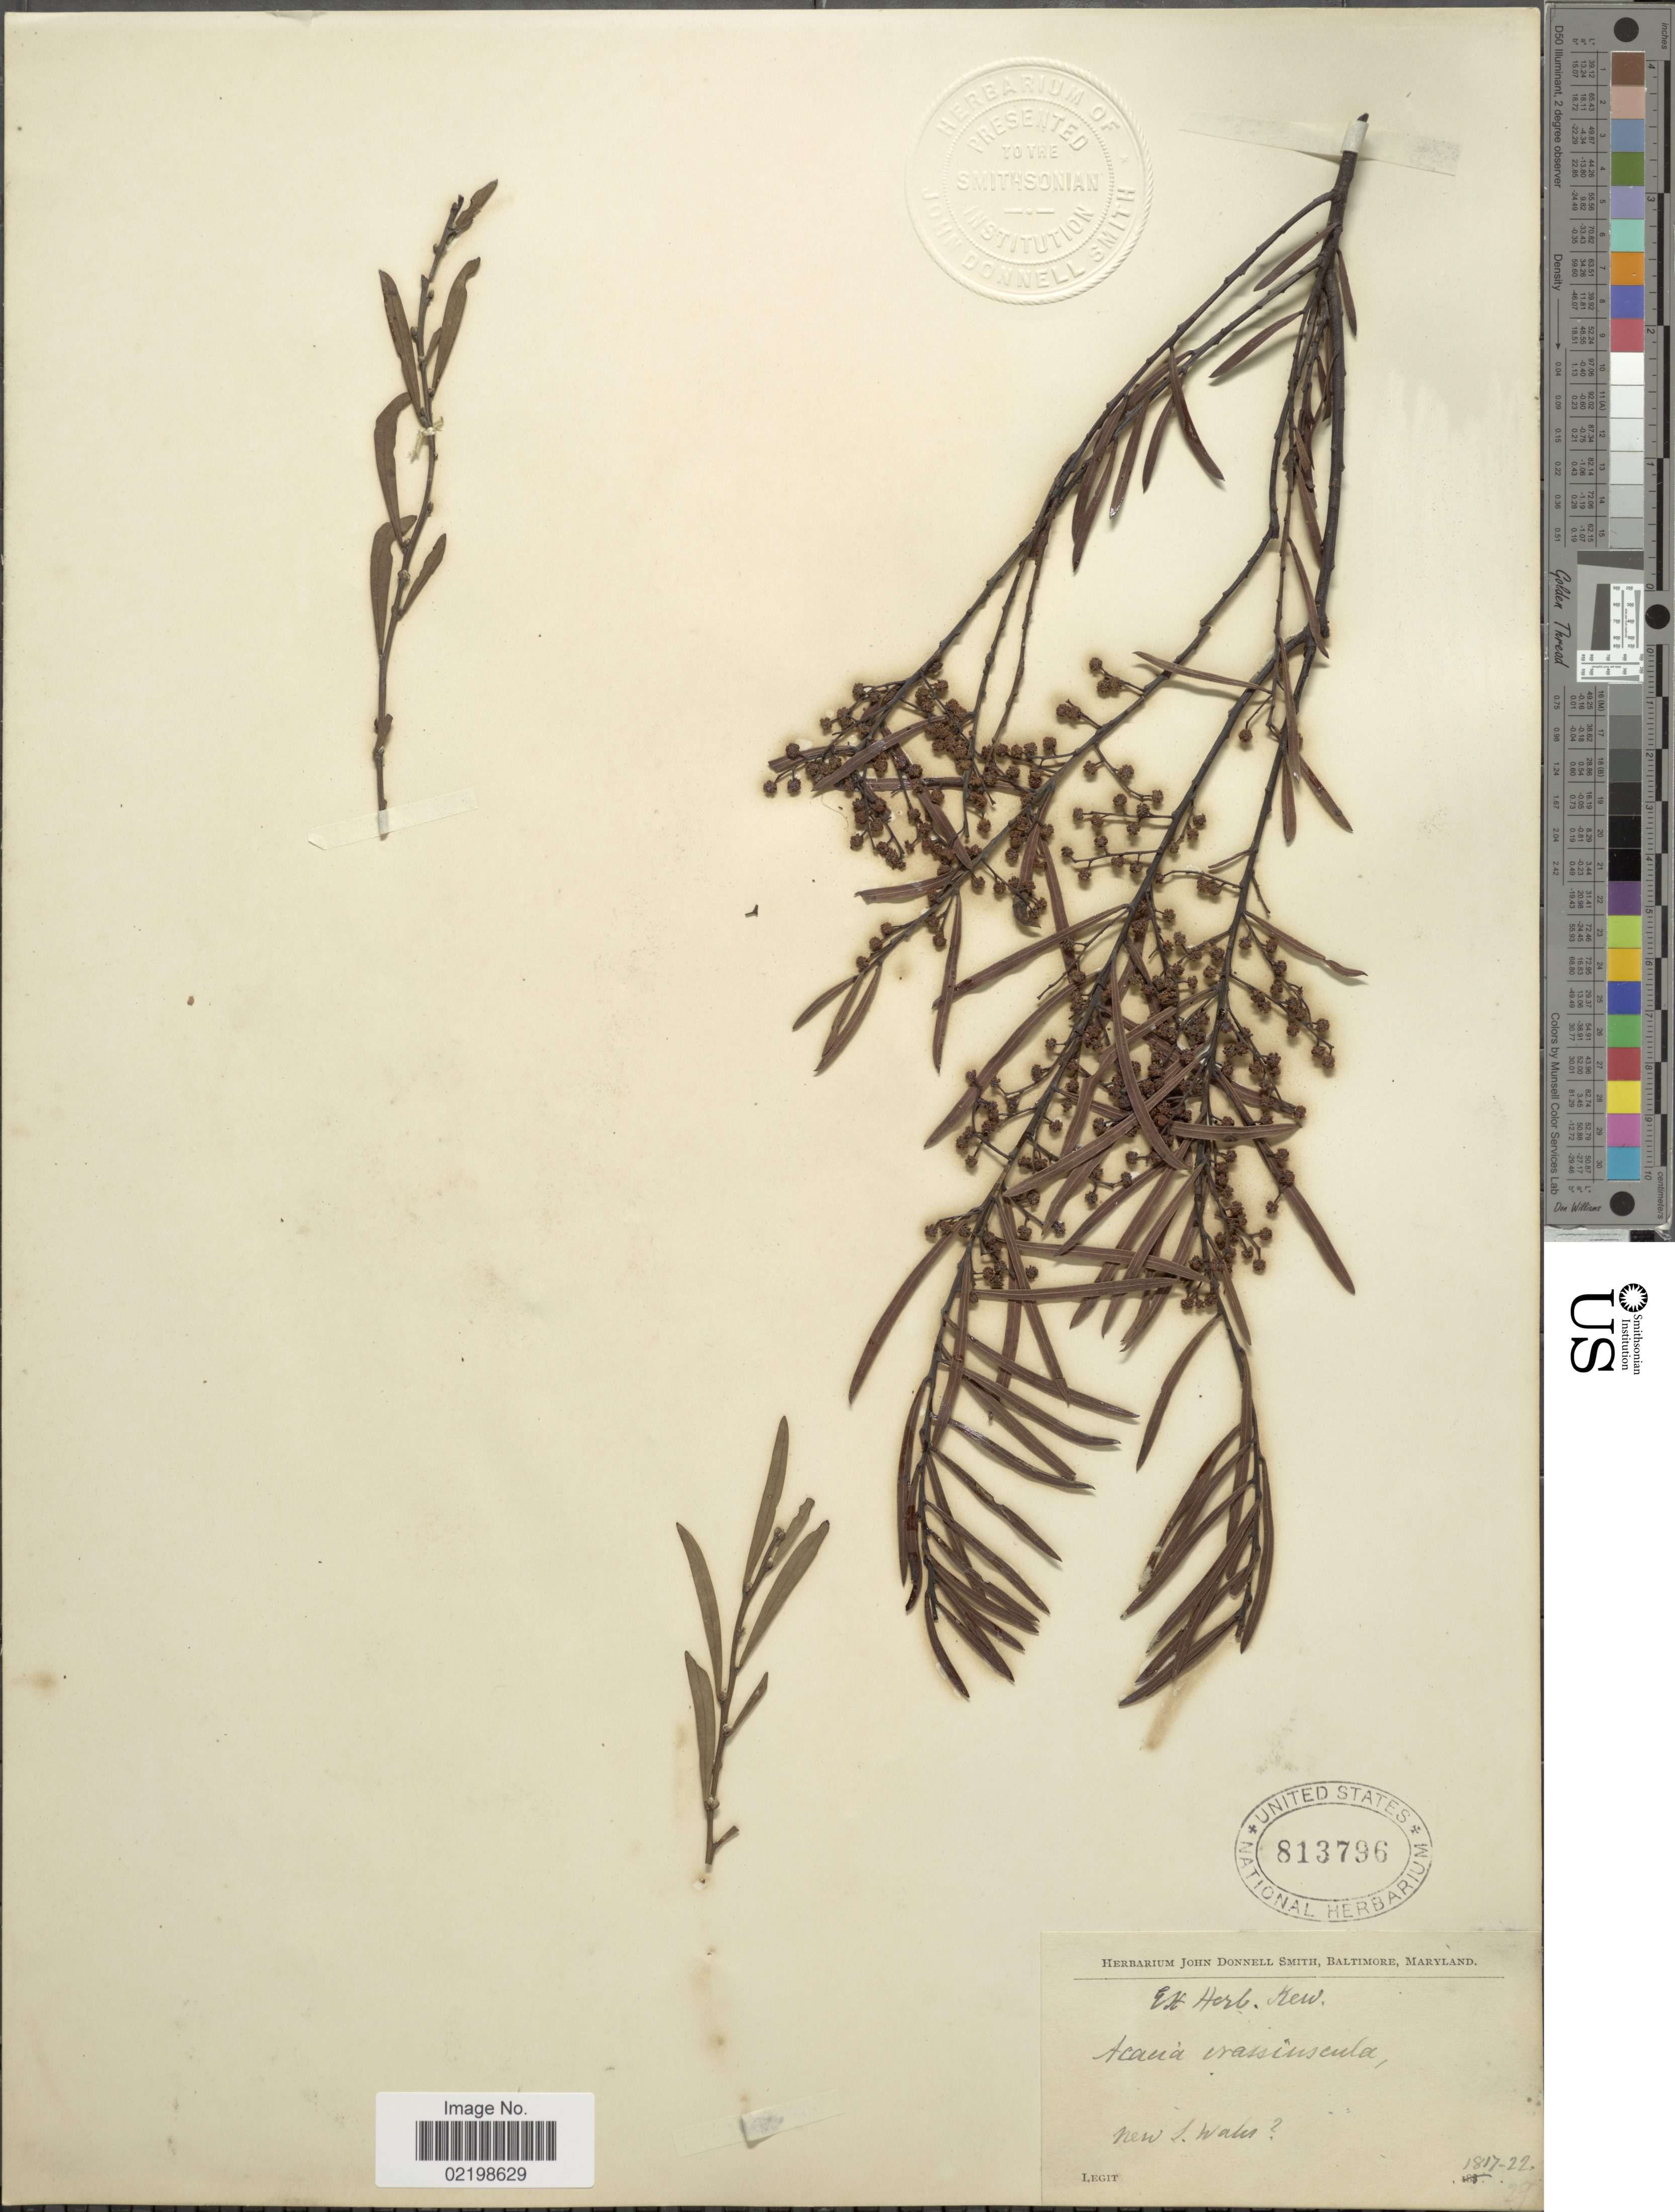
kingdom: Plantae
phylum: Tracheophyta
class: Magnoliopsida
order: Fabales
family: Fabaceae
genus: Acacia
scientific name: Acacia hamiltoniana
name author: Maiden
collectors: ex Herb. John Donnell Smith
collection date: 1817/1822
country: Australia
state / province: New South Wales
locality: New S. Wales [unsure placement]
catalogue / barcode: US 813796